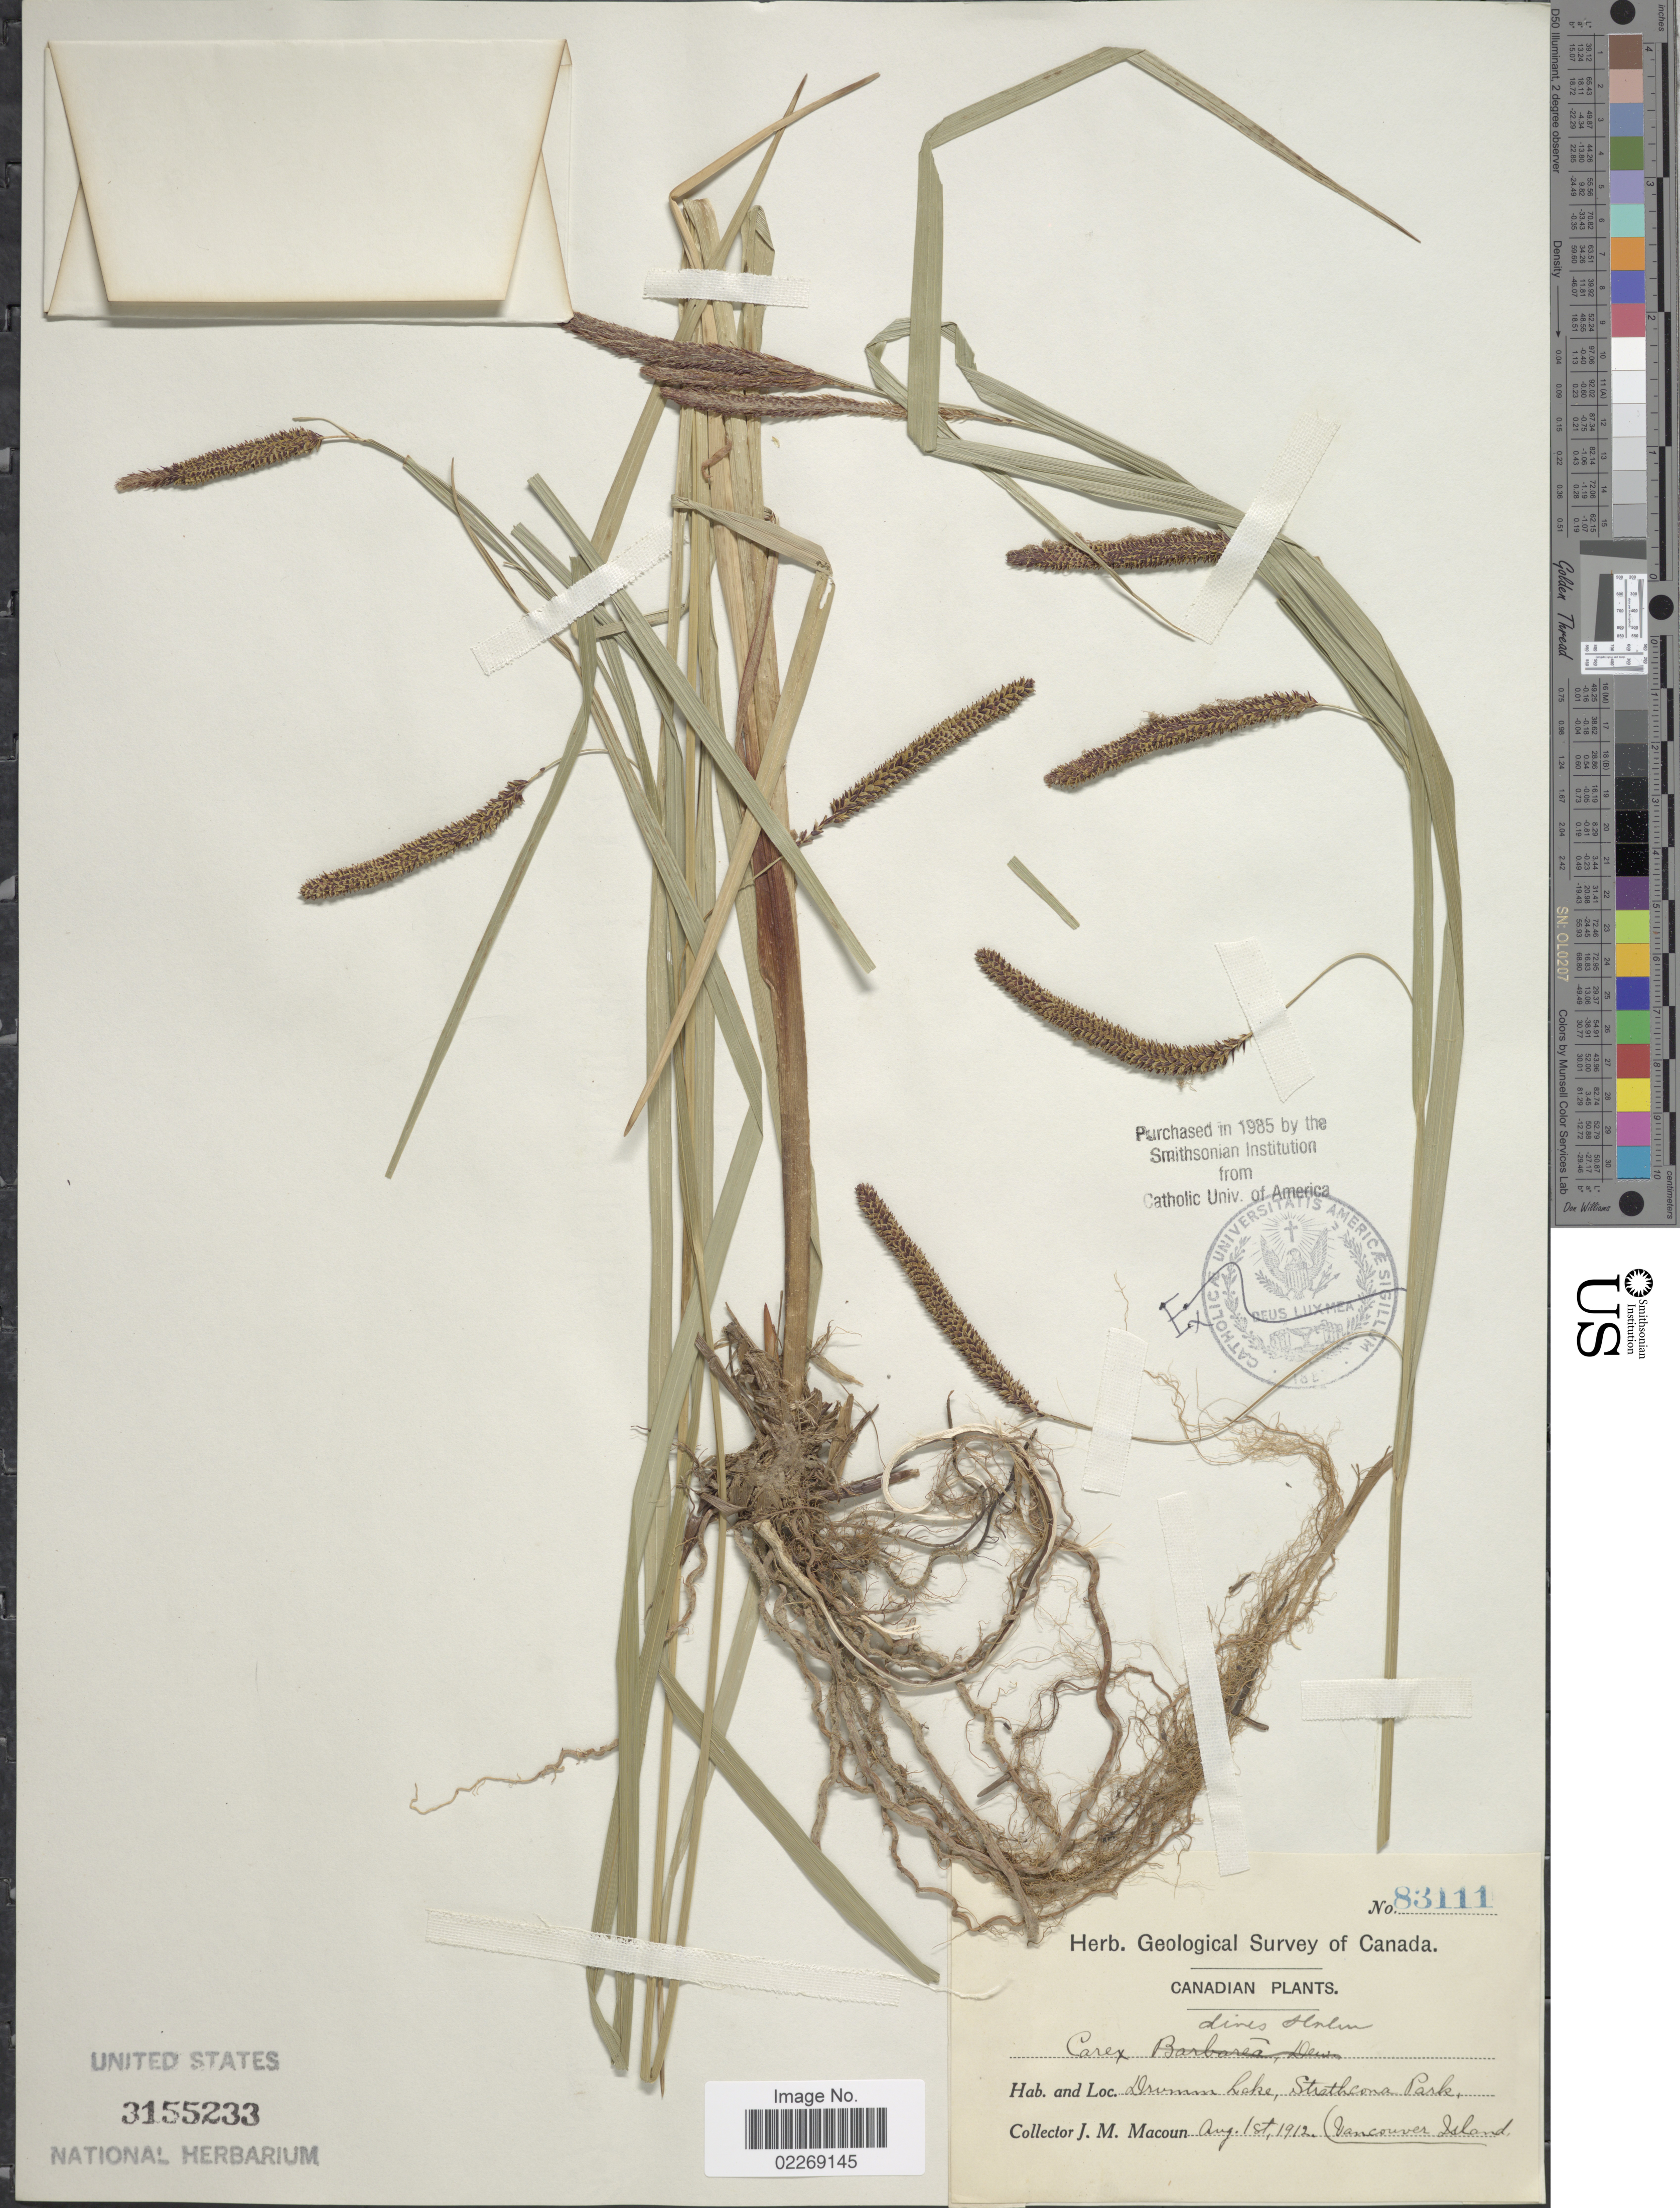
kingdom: Plantae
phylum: Tracheophyta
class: Liliopsida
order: Poales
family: Cyperaceae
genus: Carex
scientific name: Carex aquatilis var. dives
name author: (Holm) Kük.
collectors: J. M. Macoun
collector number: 83111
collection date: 1912-08-01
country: Canada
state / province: British Columbia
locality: Vancouver Island. Drumm Lake, Strathcona Park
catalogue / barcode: US 3155233